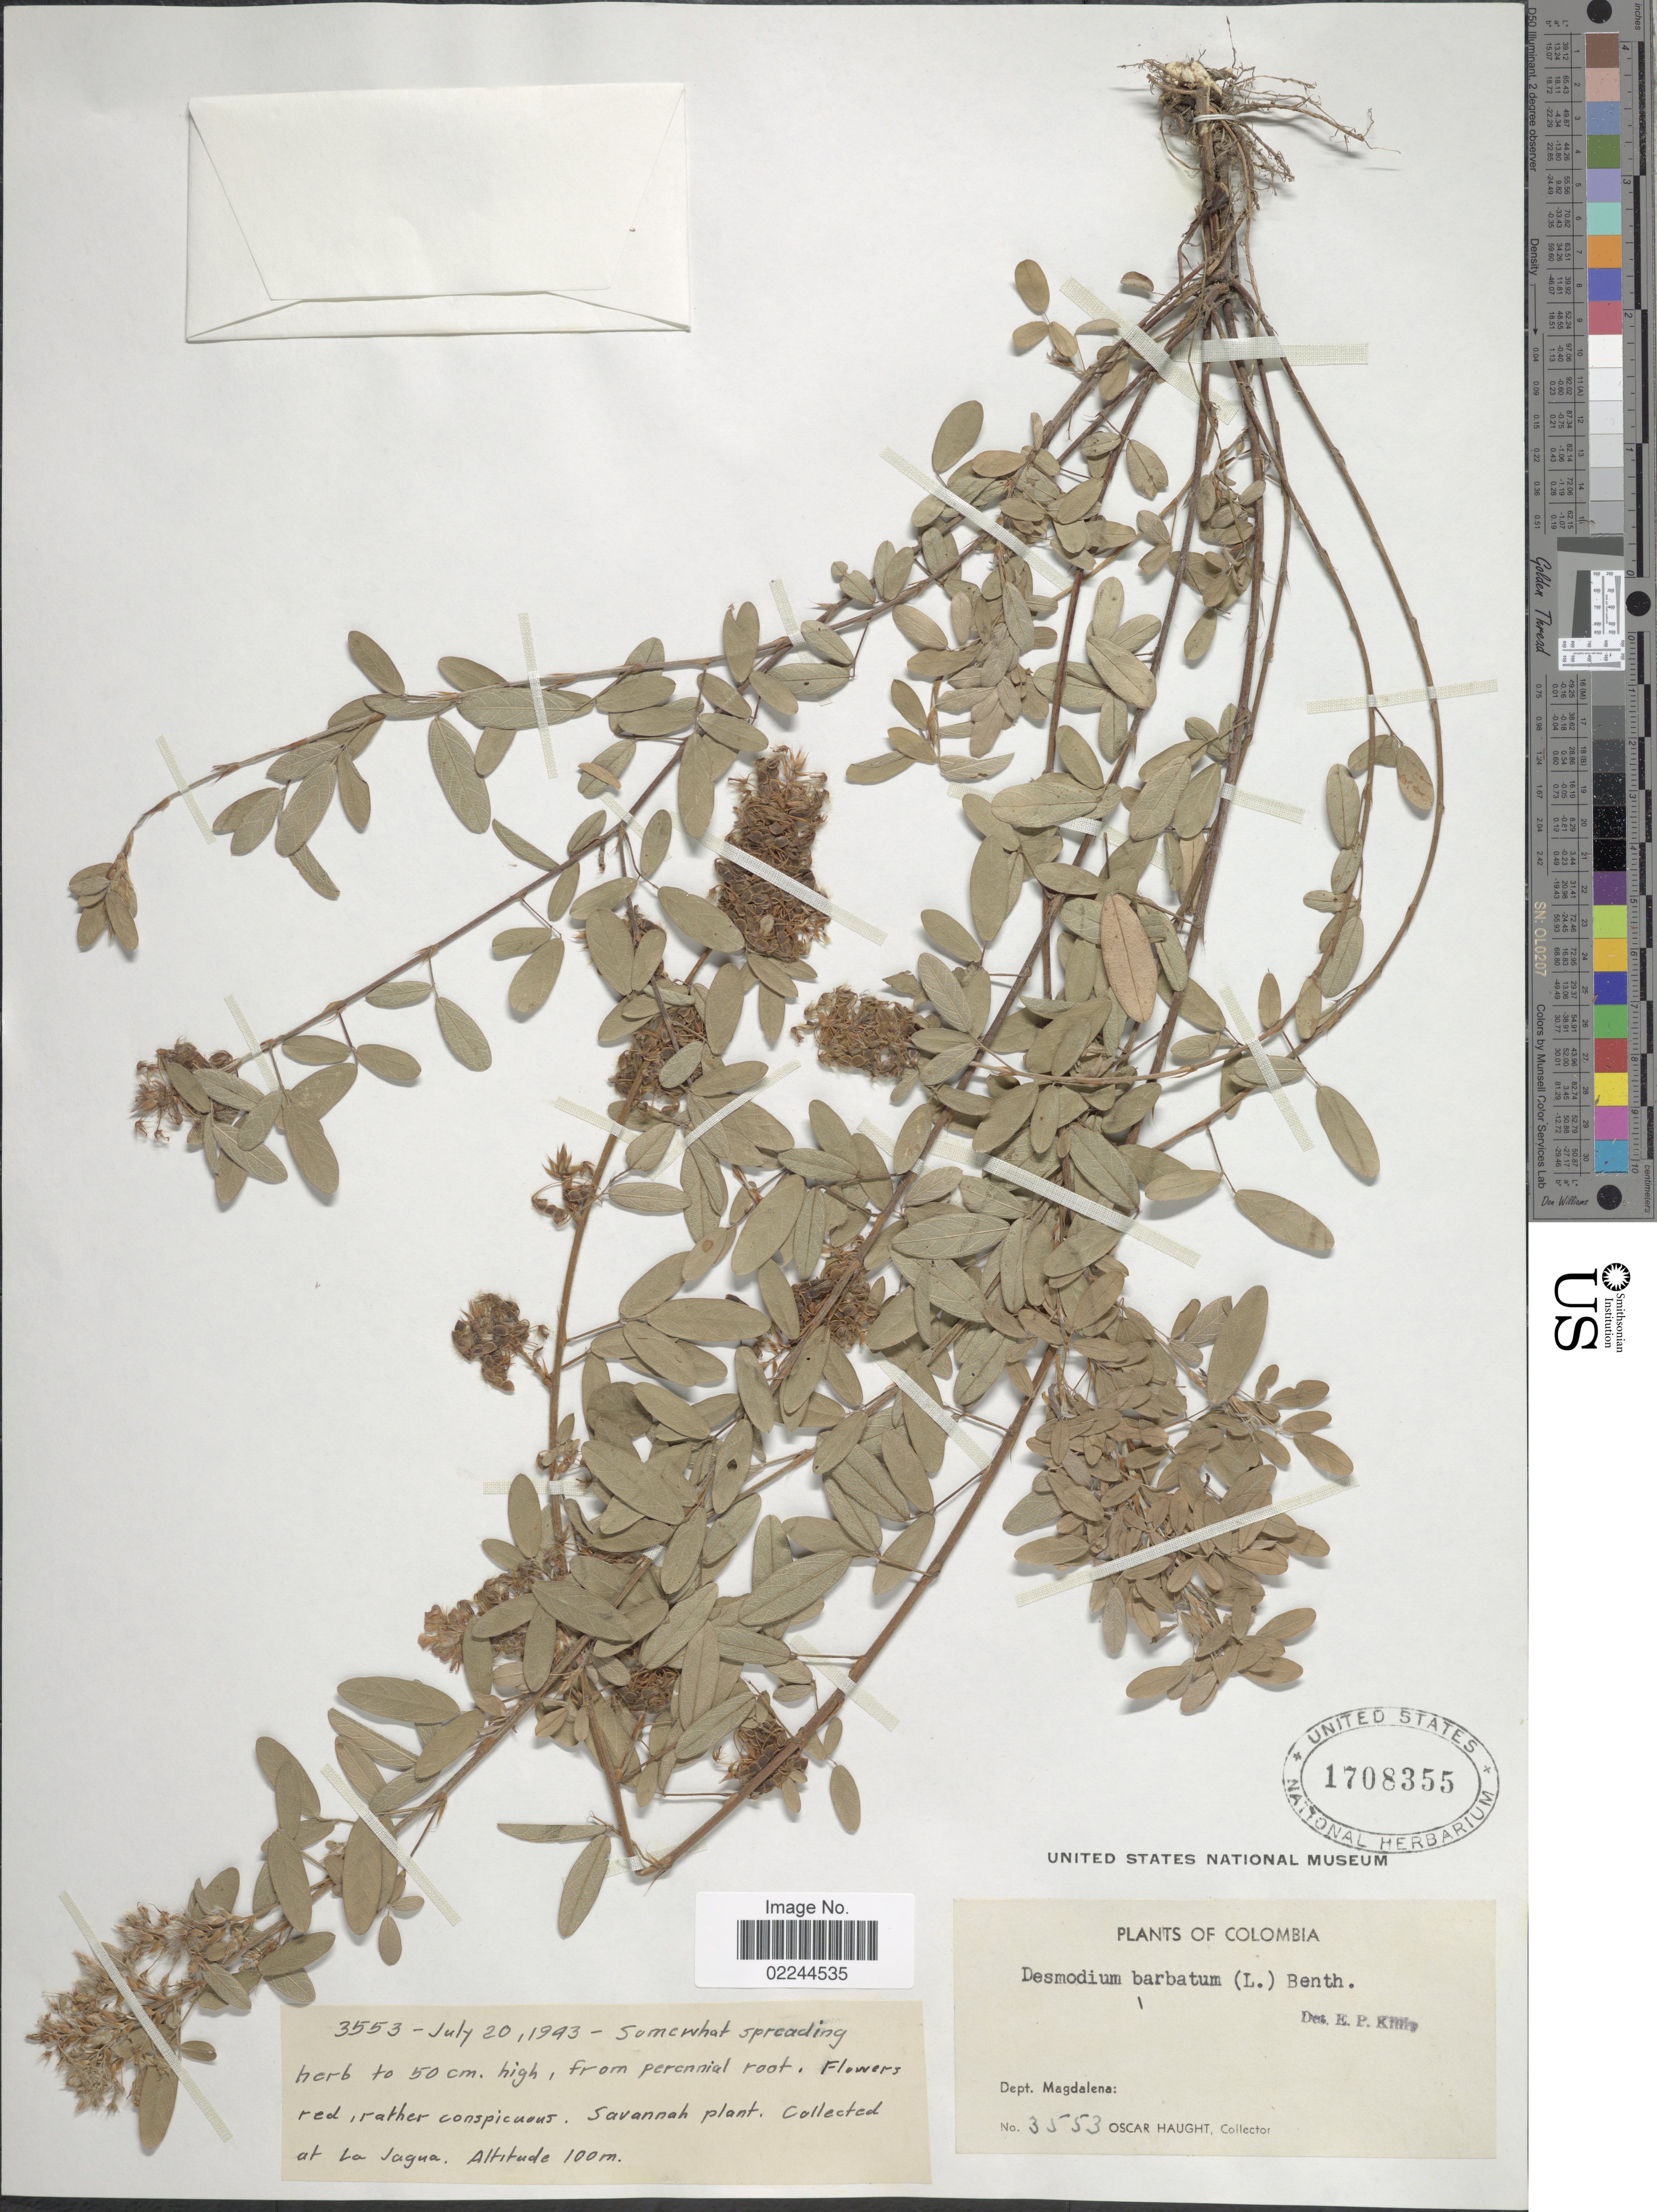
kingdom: Plantae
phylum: Tracheophyta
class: Magnoliopsida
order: Fabales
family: Fabaceae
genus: Grona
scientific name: Grona barbata var. barbata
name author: (L.) H. Ohashi & K. Ohashi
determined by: Strong, Mark T., (BOT), Smithsonian Institution - National Museum of Natural History (UNITED STATES)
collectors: O. L. Haught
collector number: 3553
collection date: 1943-07-20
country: Colombia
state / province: Magdalena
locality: At La Laguna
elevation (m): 100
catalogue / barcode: US 1708355